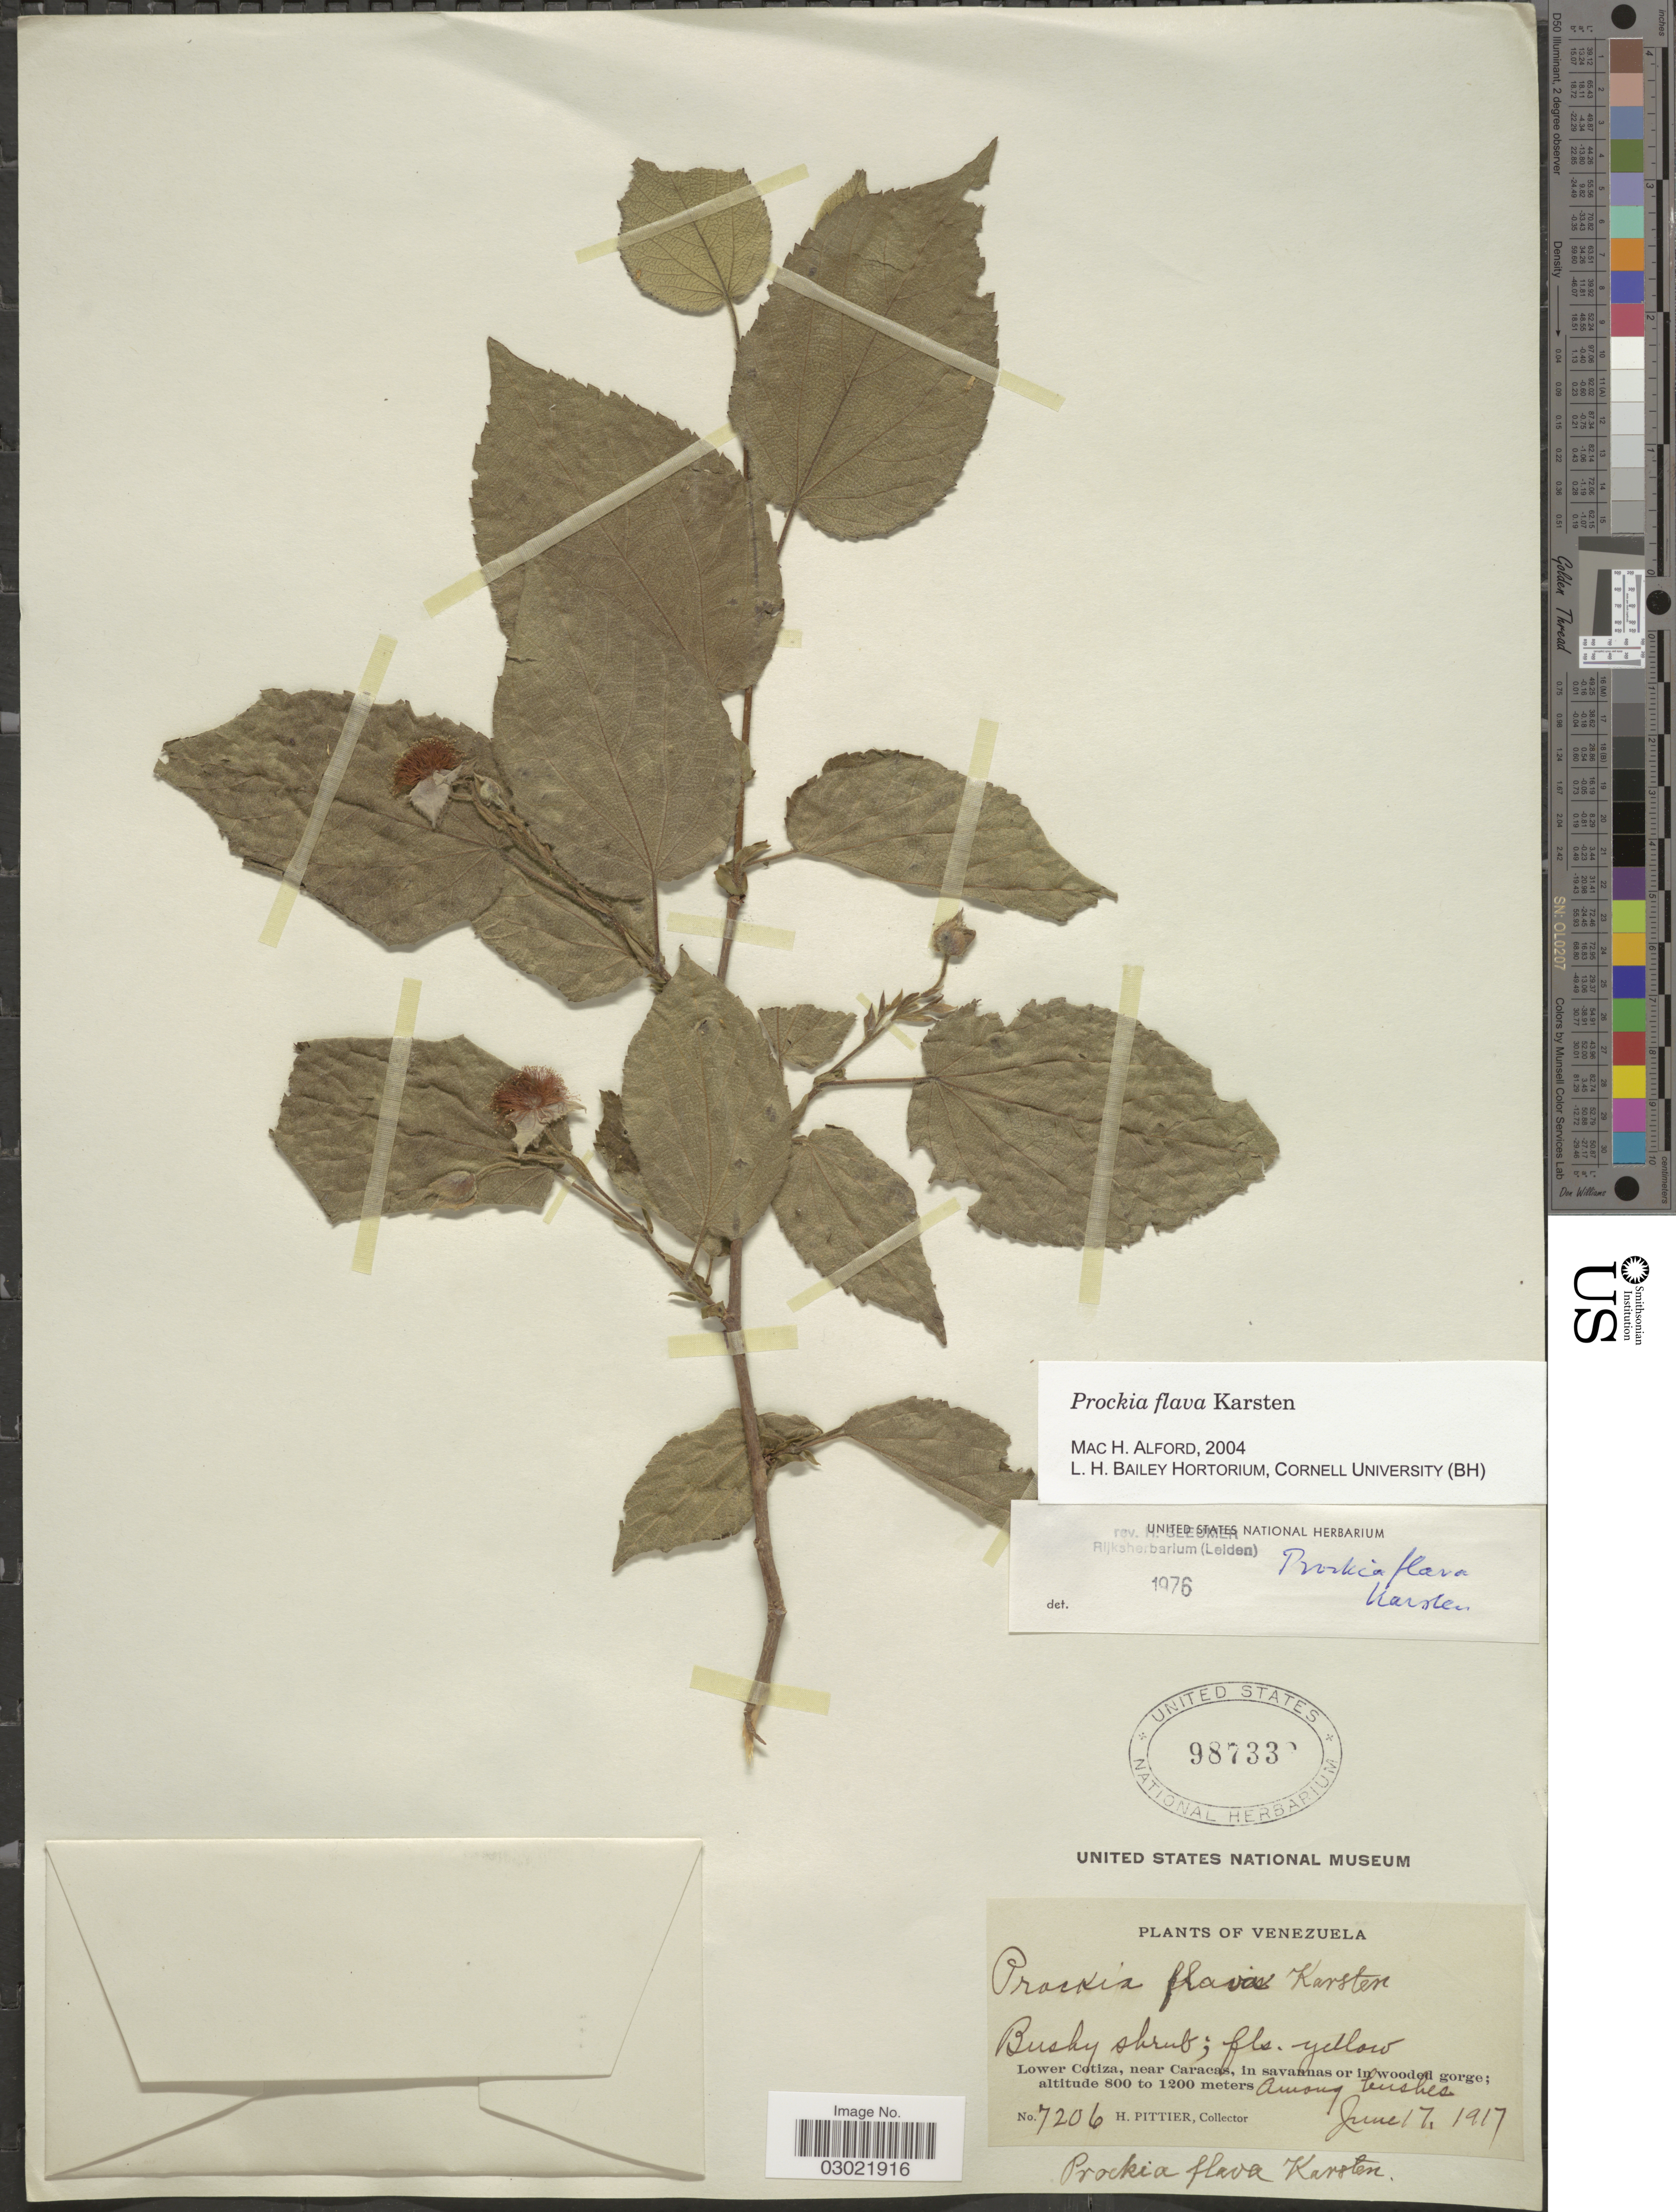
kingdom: Plantae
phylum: Tracheophyta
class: Magnoliopsida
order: Malpighiales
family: Salicaceae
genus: Prockia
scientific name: Prockia flava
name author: H. Karst.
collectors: H. F. Pittier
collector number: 7206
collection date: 1917-06-17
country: Venezuela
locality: Lower Cotiza, near Caracas, in savannas or in wooded gorge.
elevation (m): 800